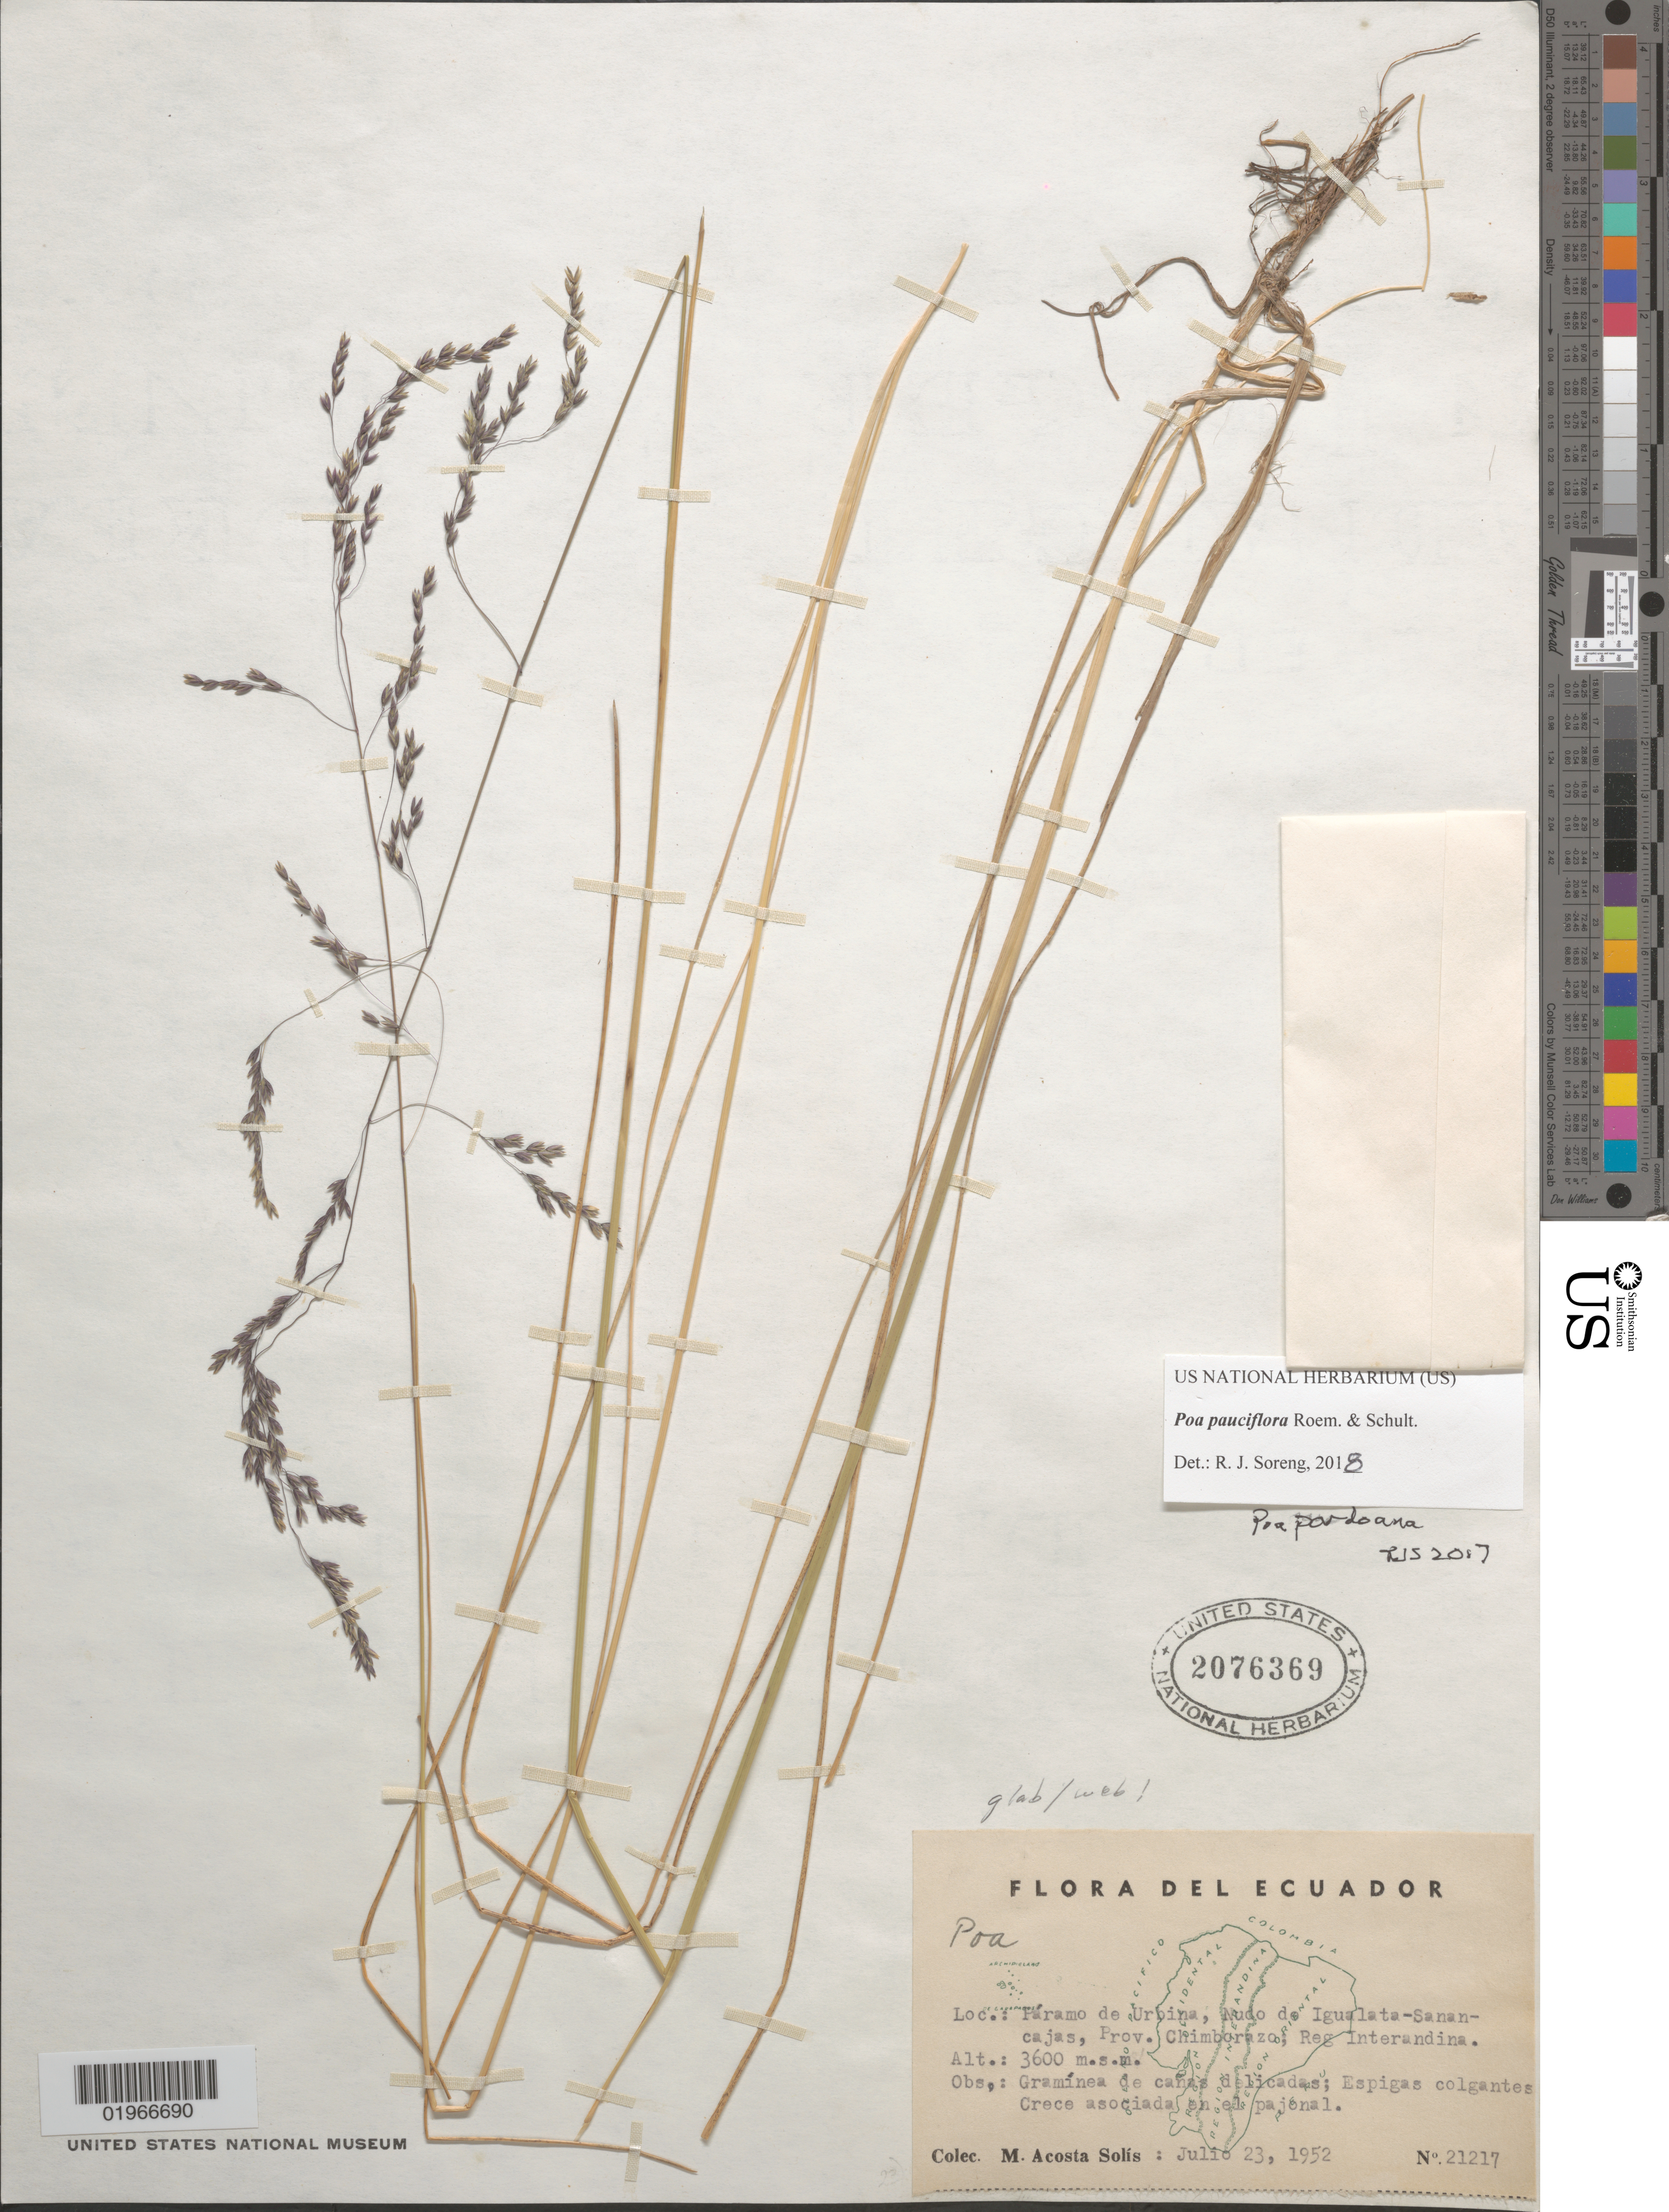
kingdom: Plantae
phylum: Tracheophyta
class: Liliopsida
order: Poales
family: Poaceae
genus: Poa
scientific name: Poa pauciflora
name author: Roem. & Schult.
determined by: Soreng, Robert J., Research Associate (BOT), Smithsonian Institution - National Museum of Natural History (UNITED STATES)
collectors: M. Acosta Solis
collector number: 21217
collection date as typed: Julio 23, 1952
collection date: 1952-07-23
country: Ecuador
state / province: Chimborazo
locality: Páramo de Urbina, Nudo de Igualata-Sanan-cajas; Reg. Interandina.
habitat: Páramo.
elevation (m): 3600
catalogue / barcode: US 2076369